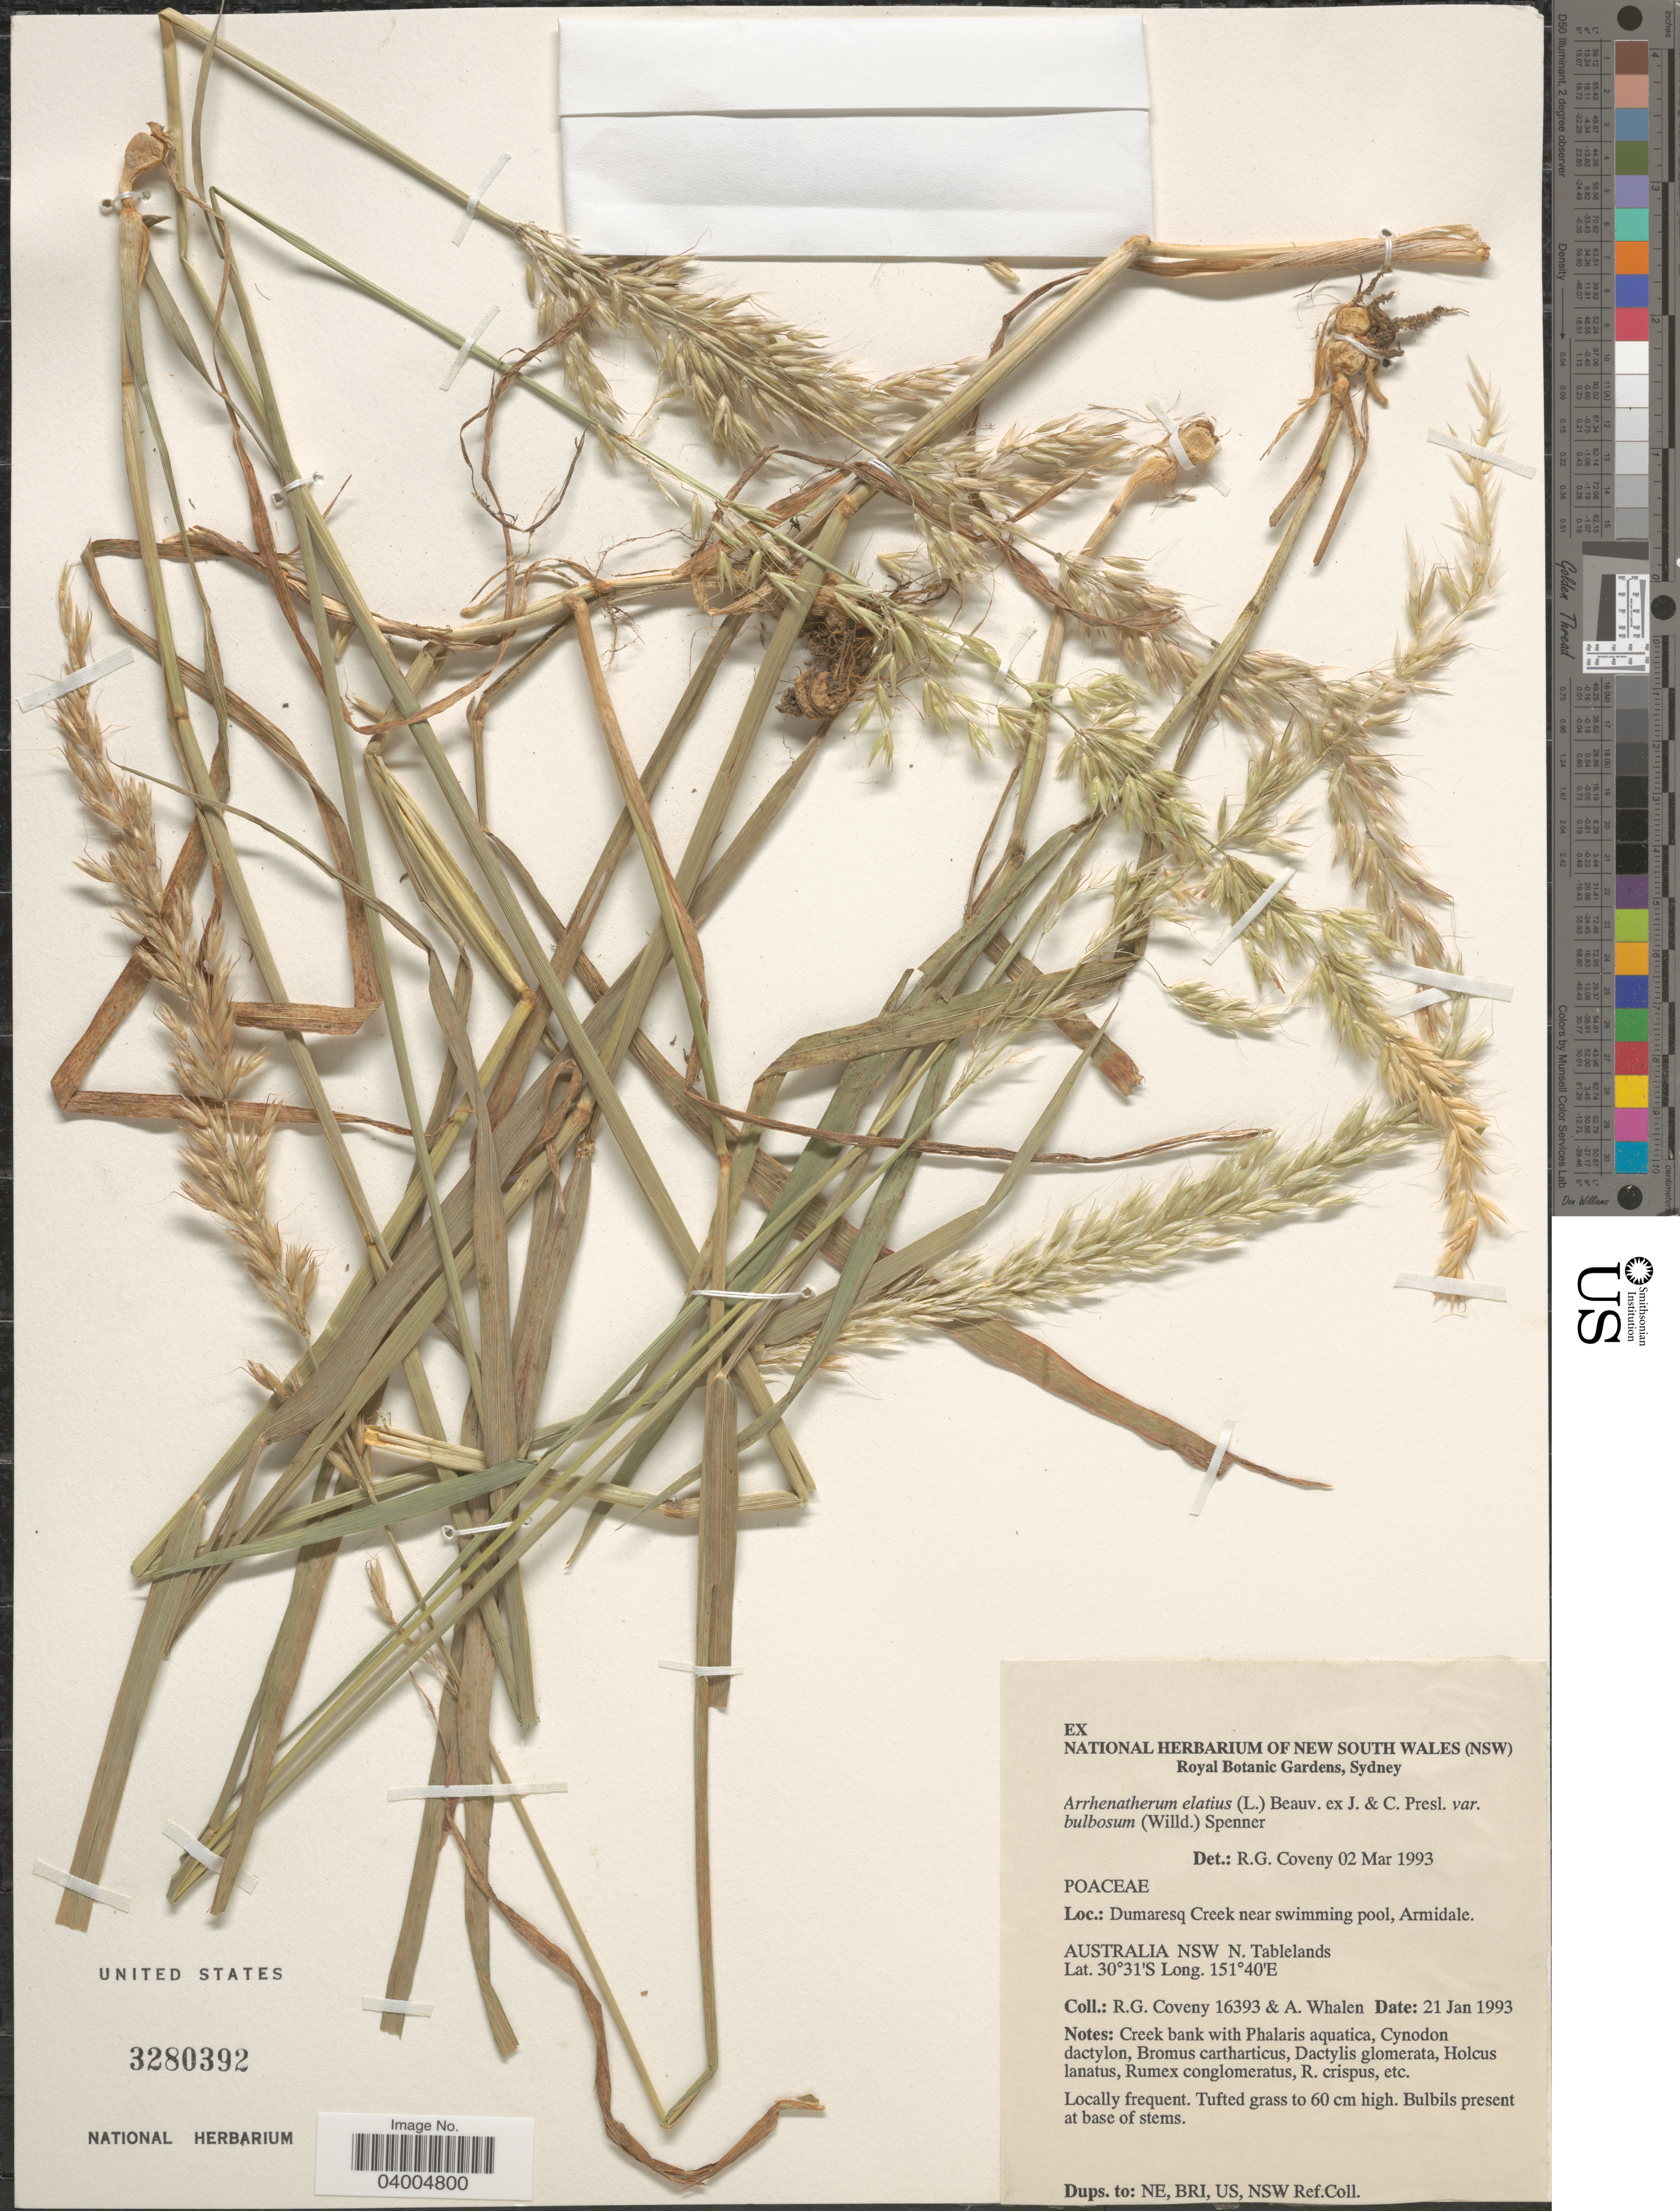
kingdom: Plantae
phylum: Tracheophyta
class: Liliopsida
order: Poales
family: Poaceae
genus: Arrhenatherum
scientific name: Arrhenatherum elatius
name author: (L.) J. Presl & C. Presl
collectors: R. Coveny & A. Whalen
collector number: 16393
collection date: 1993-01-21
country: Australia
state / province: New South Wales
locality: Dumaresq Creek near swimming pool, Armidale. N. Tablelands.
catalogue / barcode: US 3280392